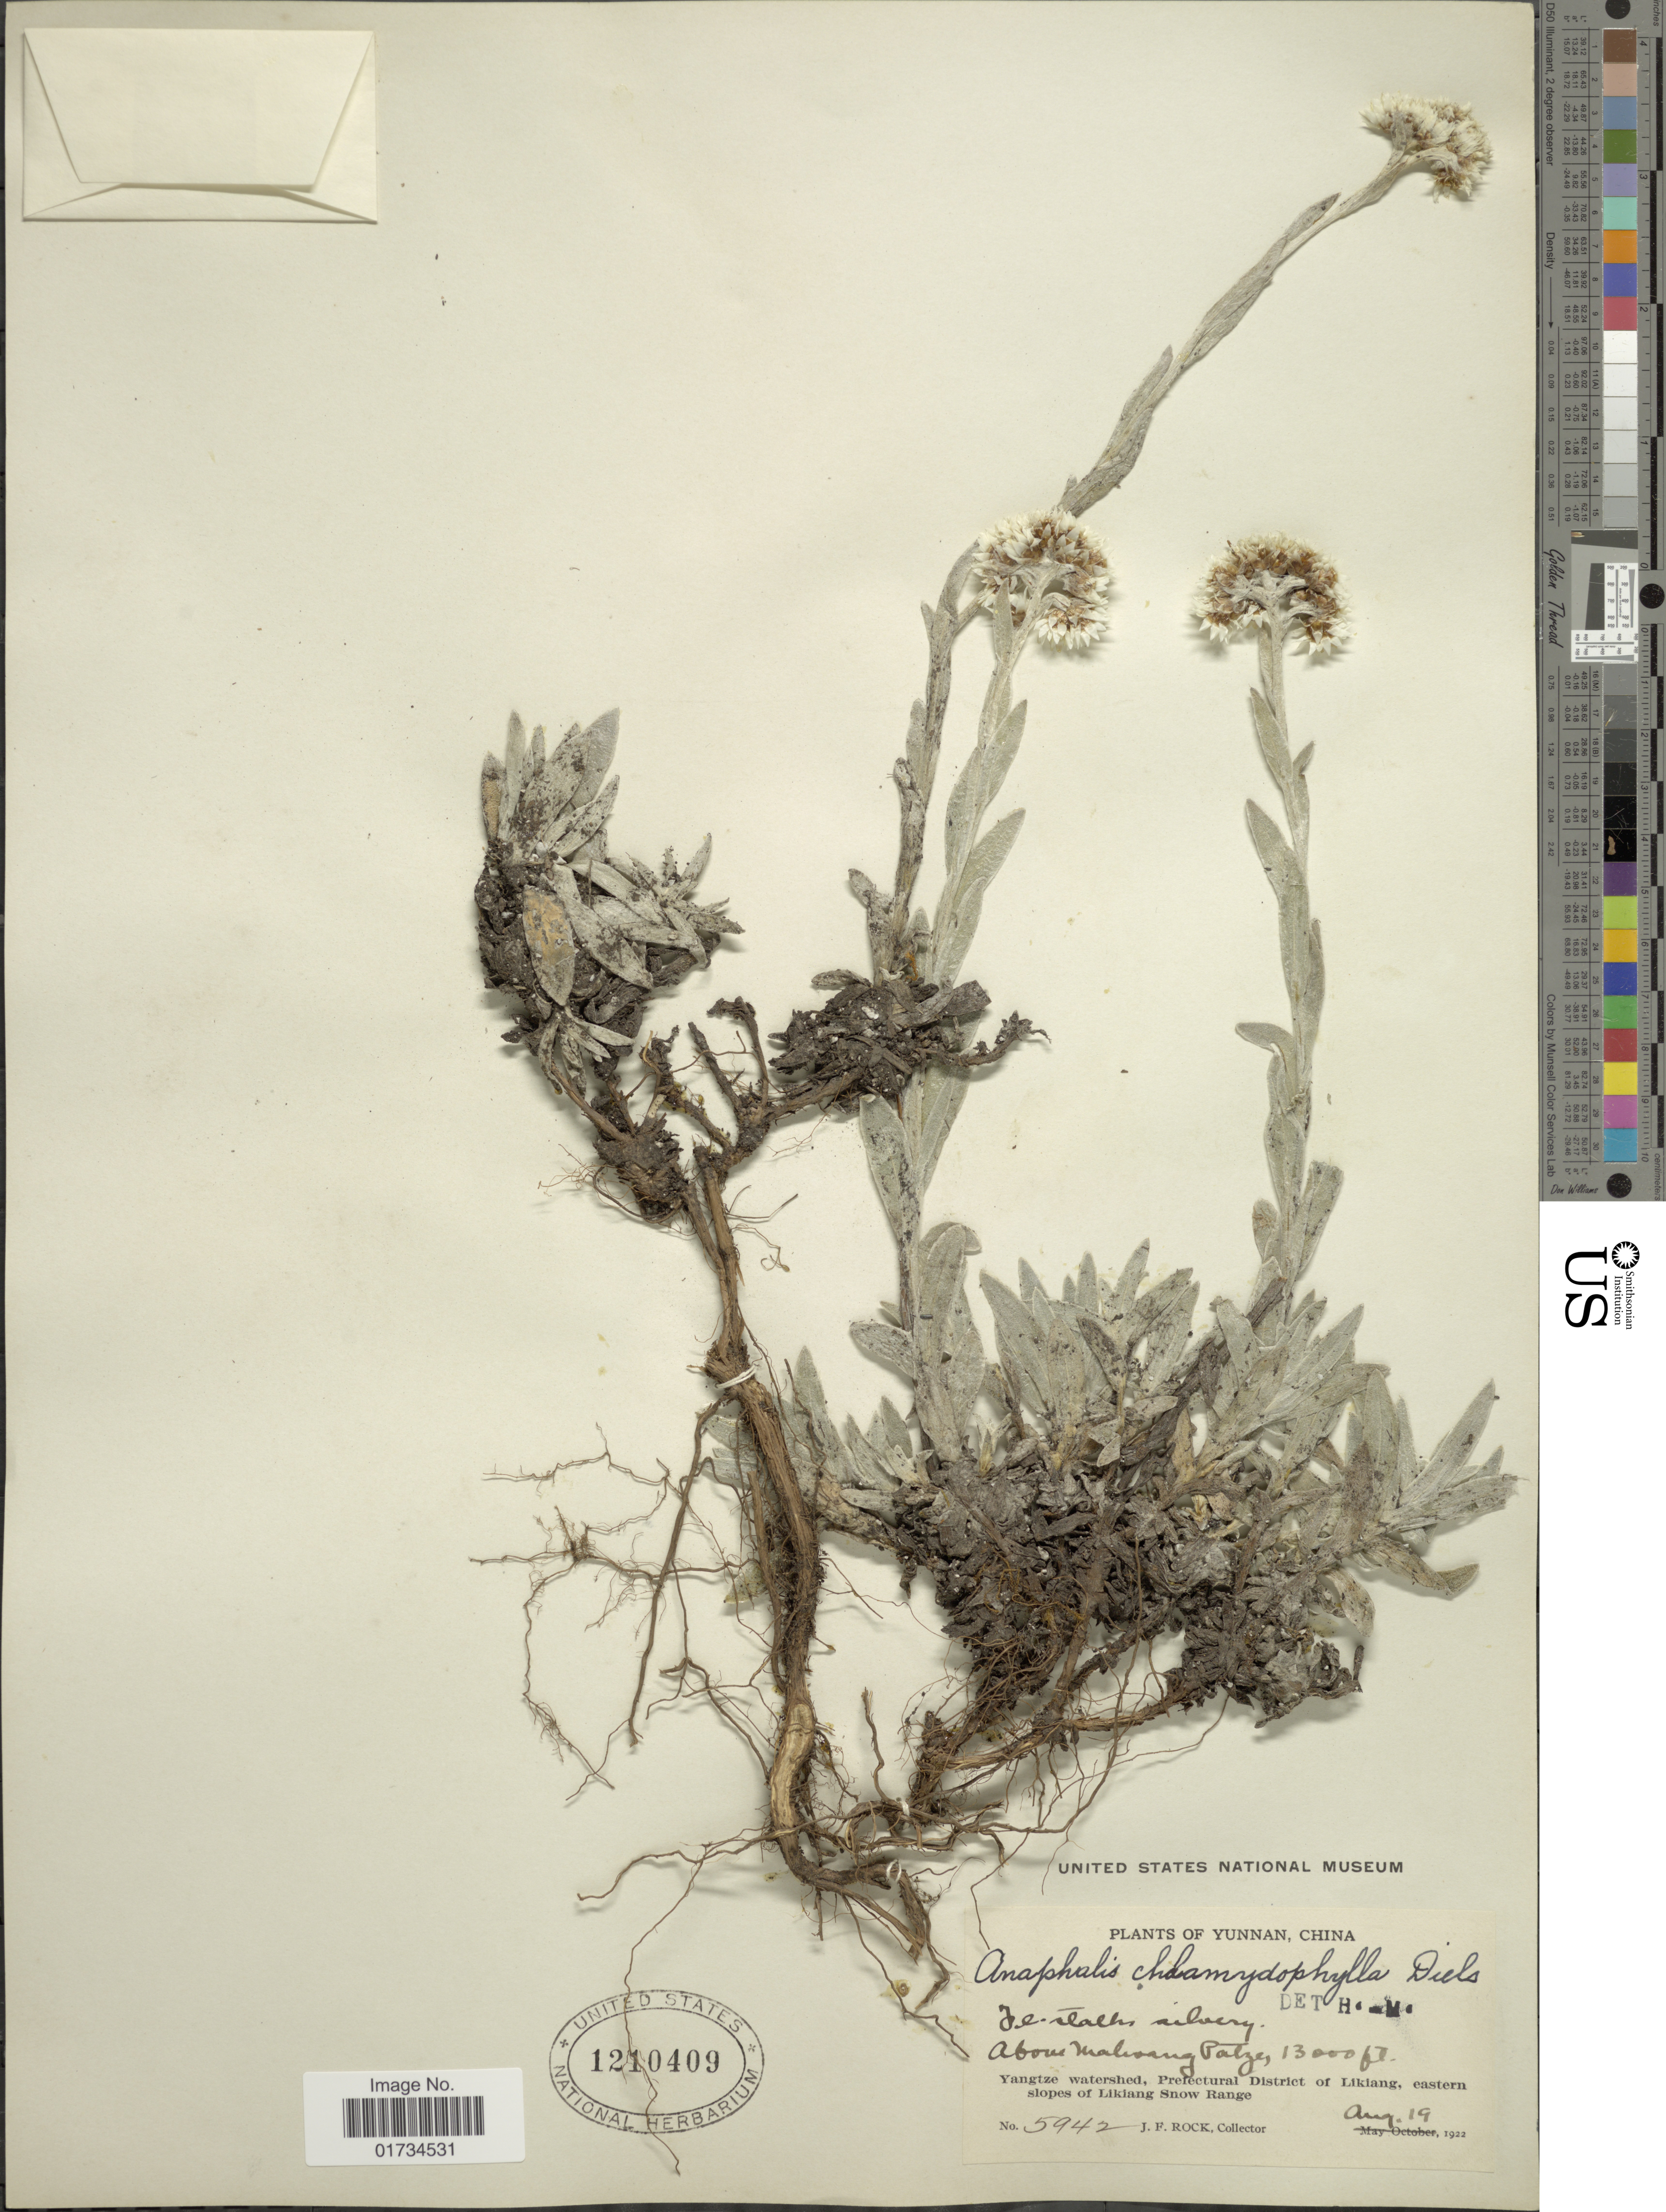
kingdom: Plantae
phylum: Tracheophyta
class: Magnoliopsida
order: Asterales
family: Asteraceae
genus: Anaphalis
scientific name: Anaphalis chlamydophylla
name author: Diels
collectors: J. Rock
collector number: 5942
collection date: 1922-08-19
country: China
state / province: Yunnan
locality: Yunnan, China. Above malwang Patze. Yangtze watershed, Prefectural District of Likiang, eastern slopes of Likiang Snow Range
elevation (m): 3962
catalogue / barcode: US 1210409